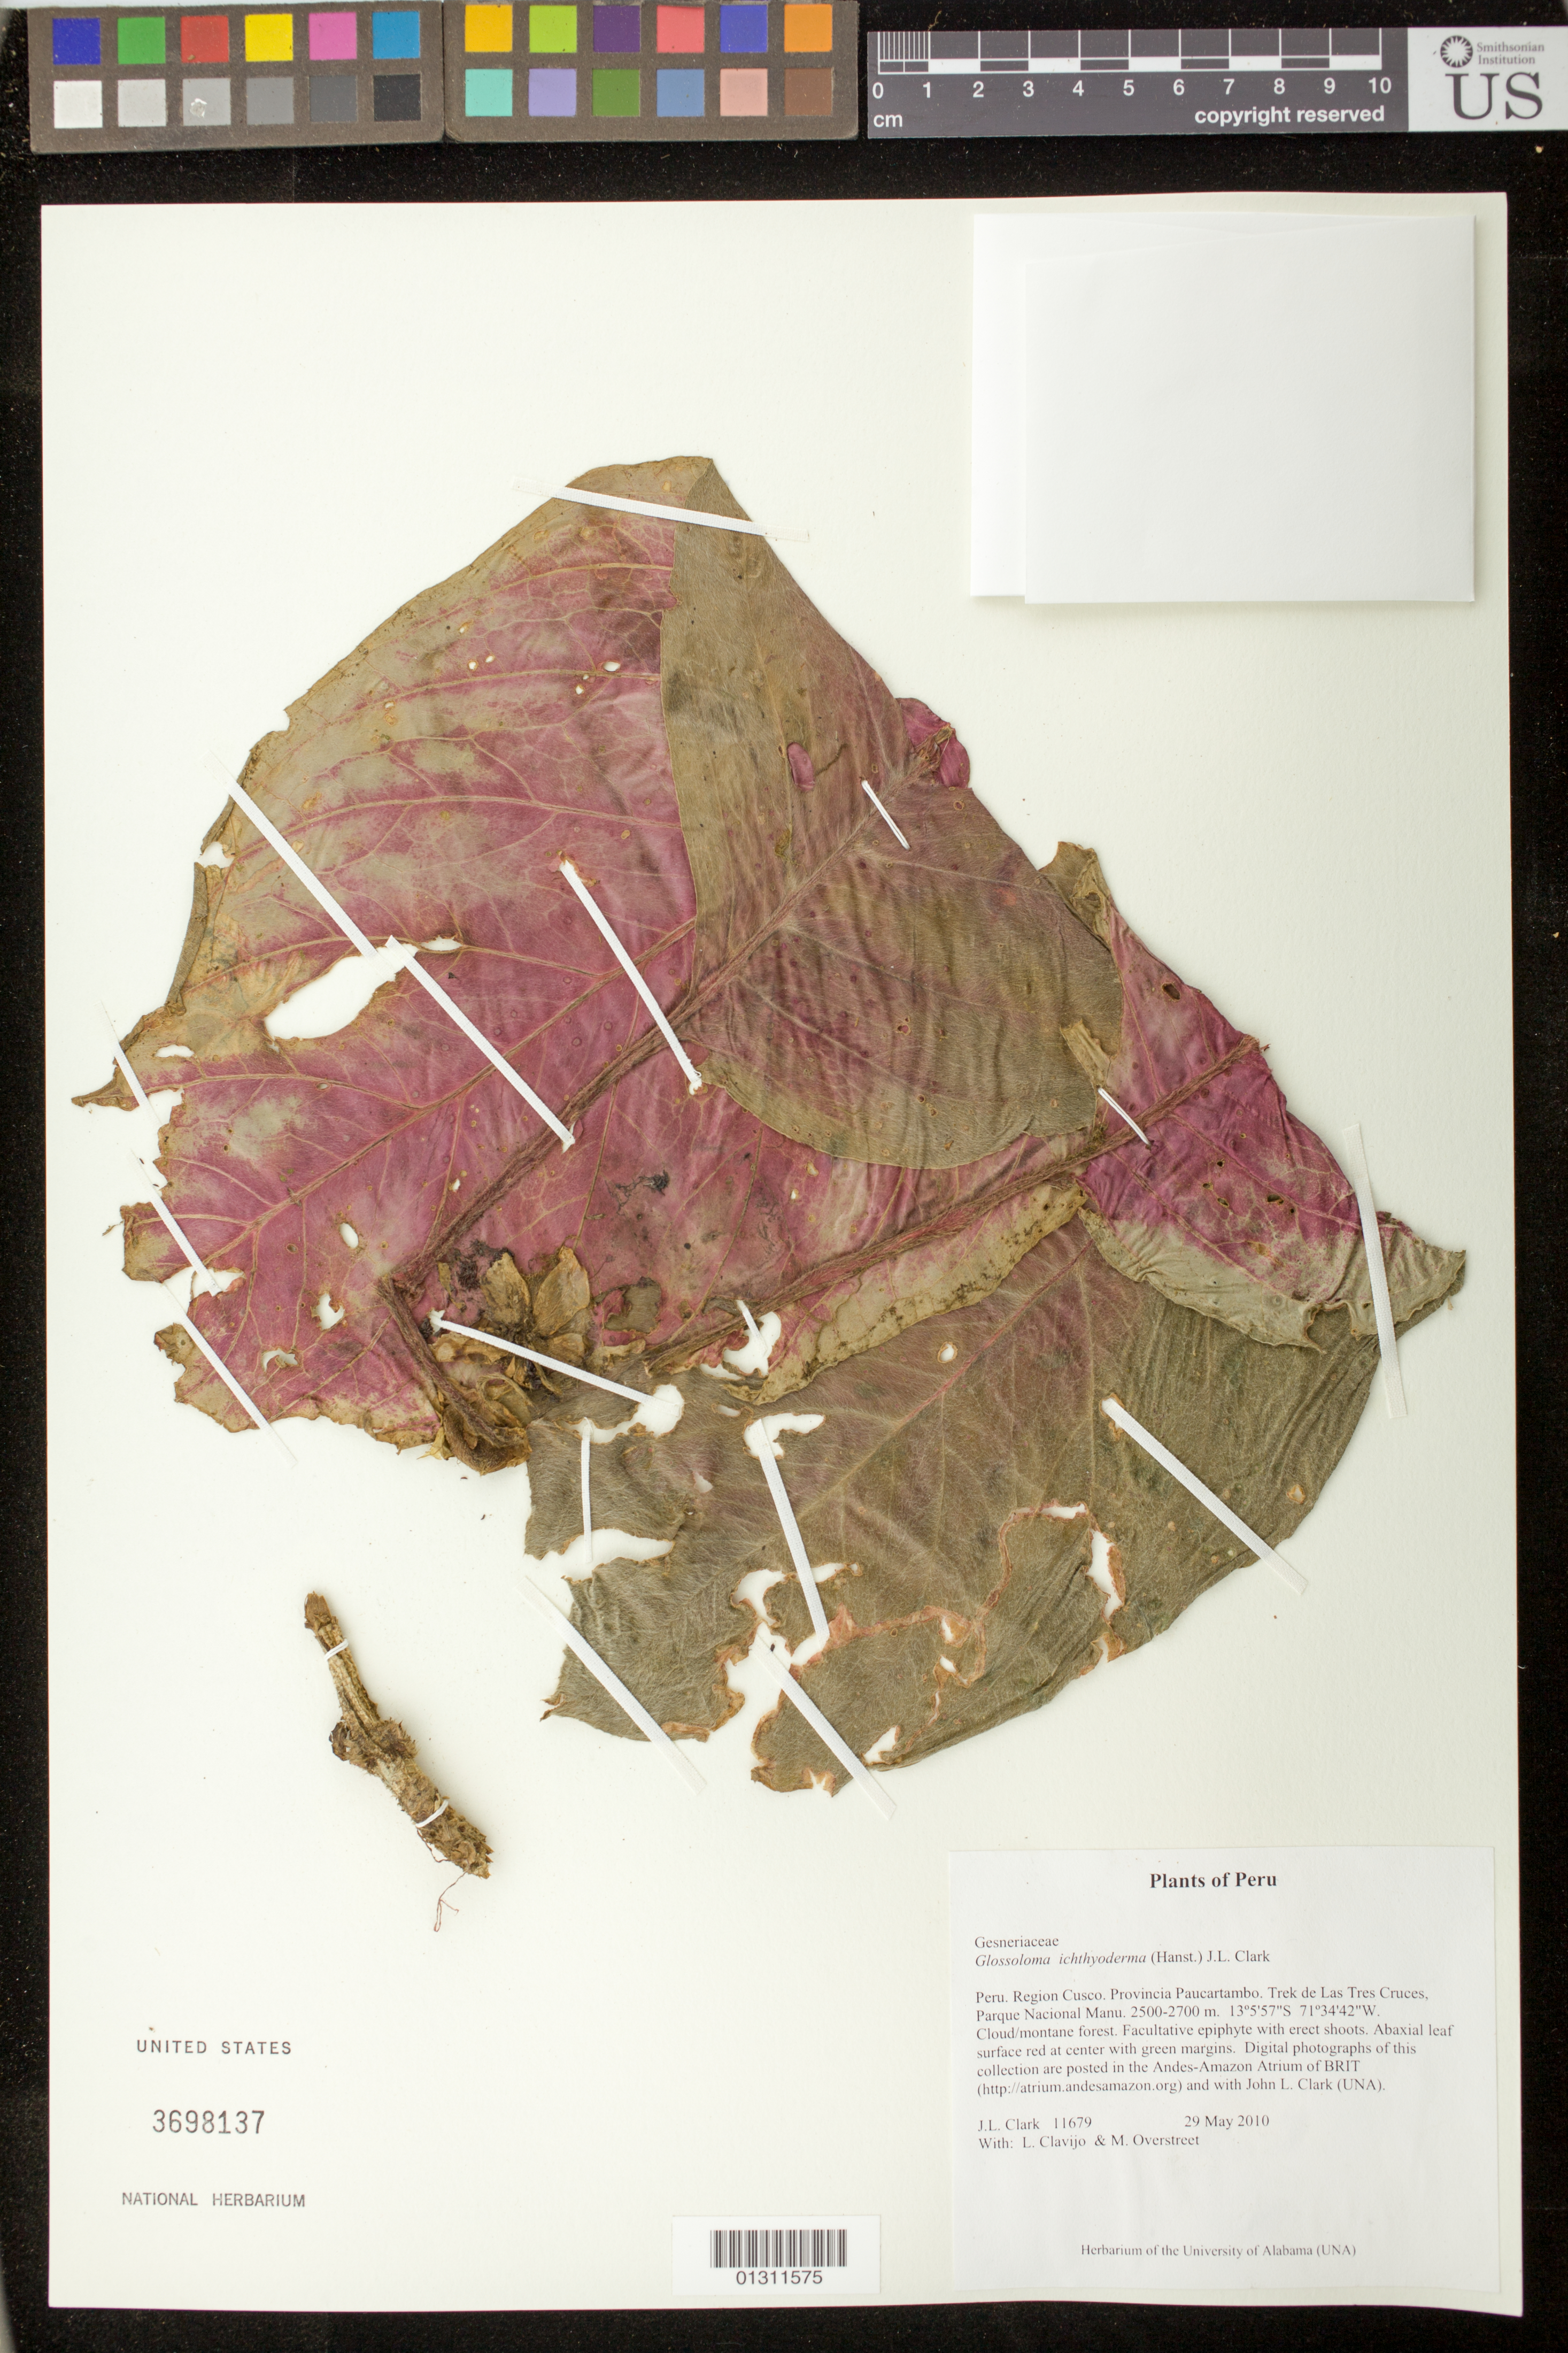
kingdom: Plantae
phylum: Tracheophyta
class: Magnoliopsida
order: Lamiales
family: Gesneriaceae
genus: Glossoloma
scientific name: Glossoloma ichthyoderma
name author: (Hanst.) J.L. Clark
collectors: J. L. Clark, L. Clavijo & M. Overstreet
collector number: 11679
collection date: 2010-05-29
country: Peru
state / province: Cusco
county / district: Paucartambo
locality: Trek de Las Tres Cruces, Parque Nacional Manu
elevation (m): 2500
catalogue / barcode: US 3698137